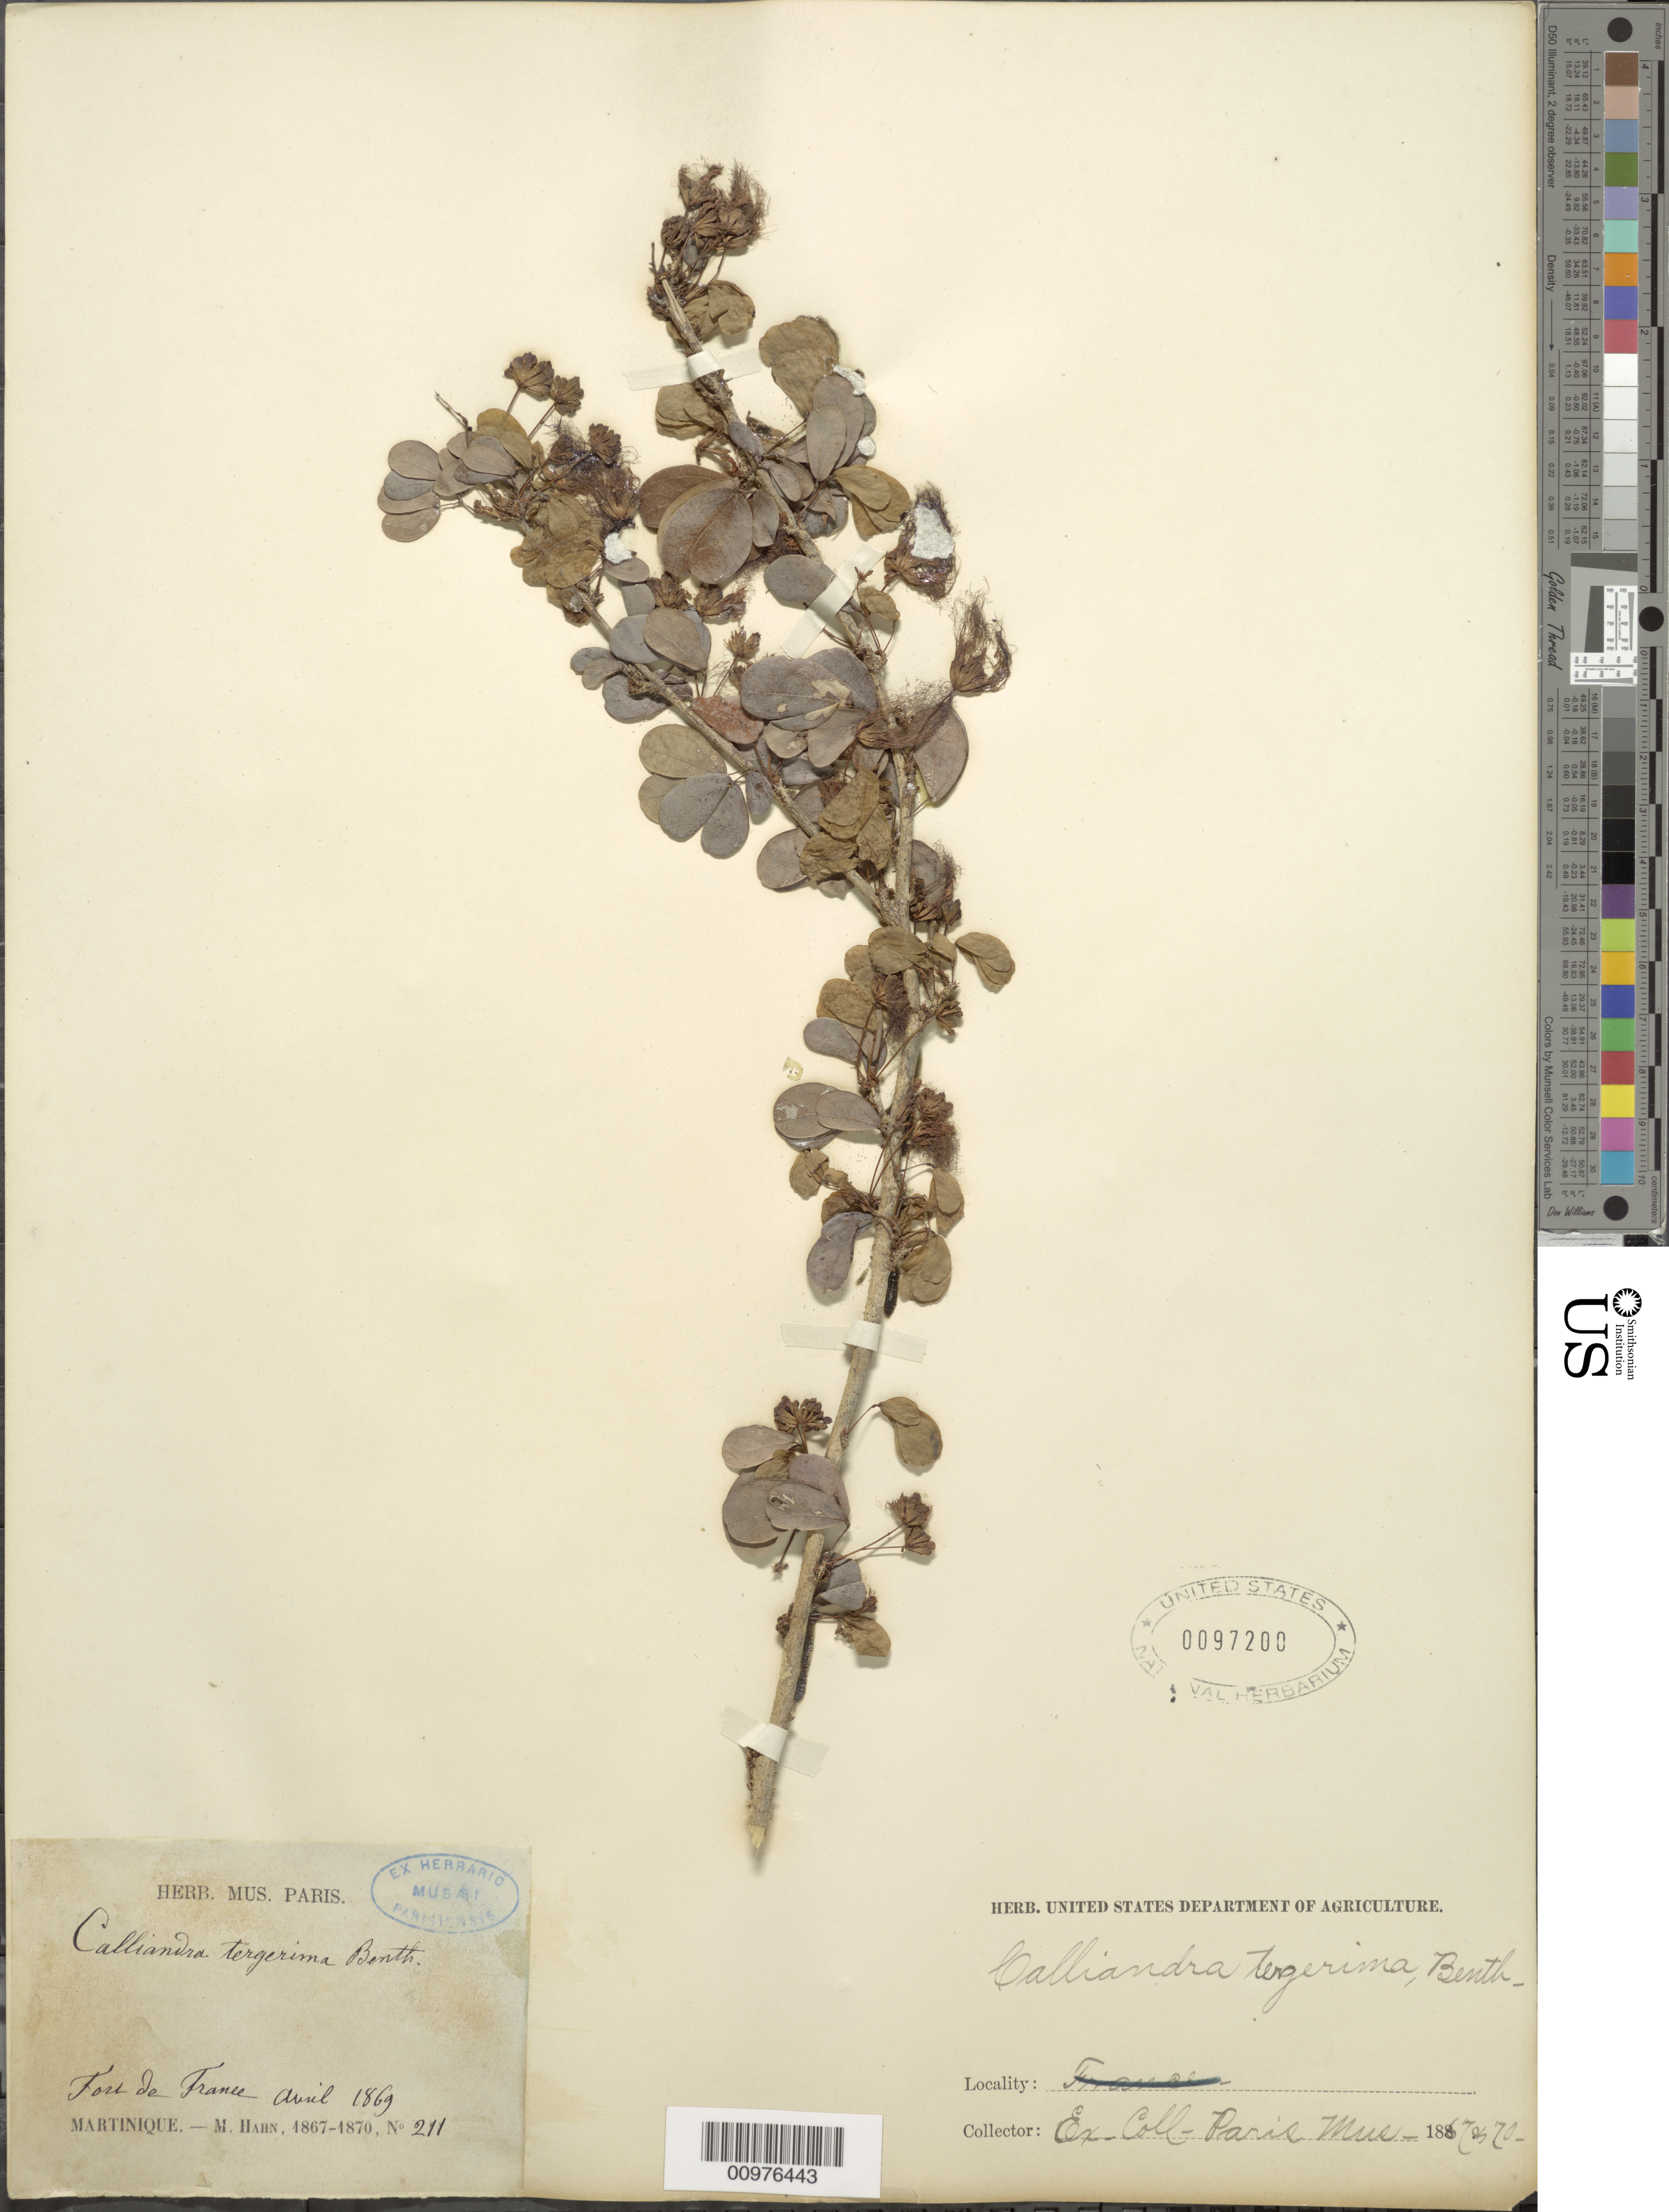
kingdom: Plantae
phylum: Tracheophyta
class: Magnoliopsida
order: Fabales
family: Fabaceae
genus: Calliandra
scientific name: Calliandra tergemina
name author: (L.) Benth.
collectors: M. Hahn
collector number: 211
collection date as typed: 1869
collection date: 1869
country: Martinique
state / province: Fort-de-France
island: Martinique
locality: Fort de France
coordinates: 0 N, 0 E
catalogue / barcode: US 97200